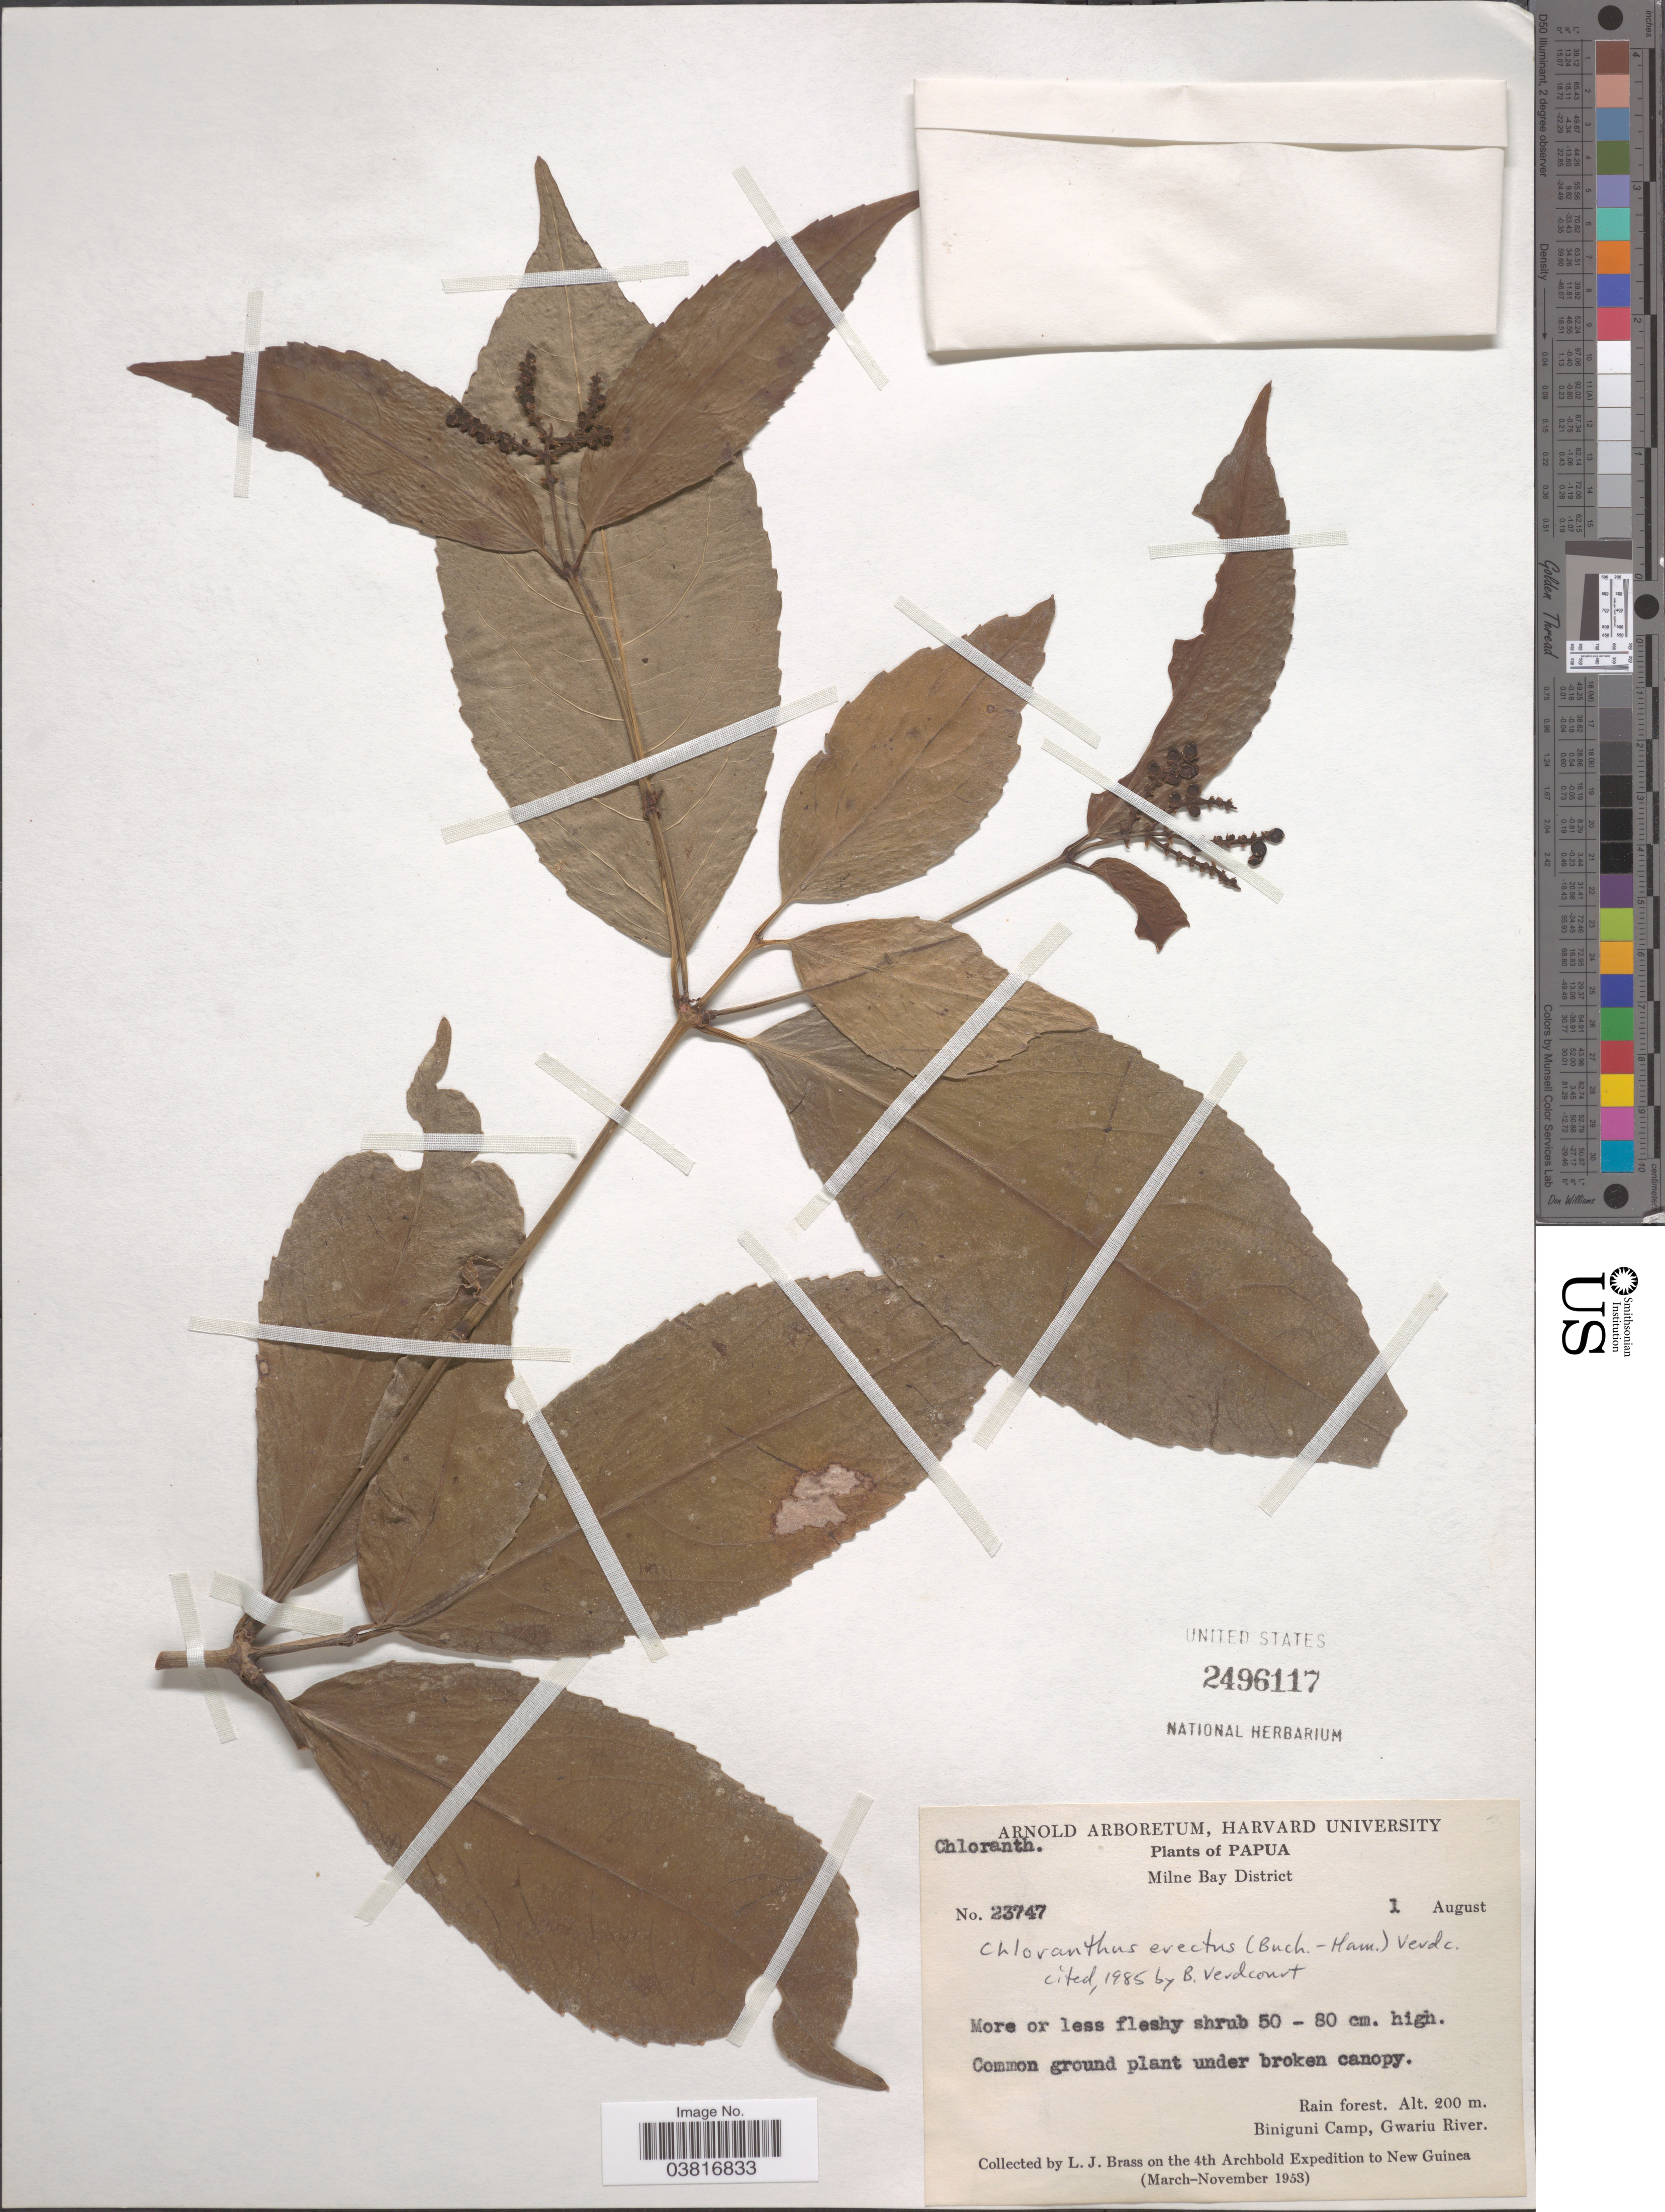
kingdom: Plantae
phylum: Tracheophyta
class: Magnoliopsida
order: Chloranthales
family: Chloranthaceae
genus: Chloranthus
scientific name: Chloranthus erectus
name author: (Buch.-Ham.) Verdc.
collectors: L. J. Brass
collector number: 23747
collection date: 1953-08-01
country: Papua New Guinea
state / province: Milne Bay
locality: Papua. Milne Bay District. Rain forest. Biniguni Camp, Gwariu River. New Guinea.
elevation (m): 200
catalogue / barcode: US 2496117